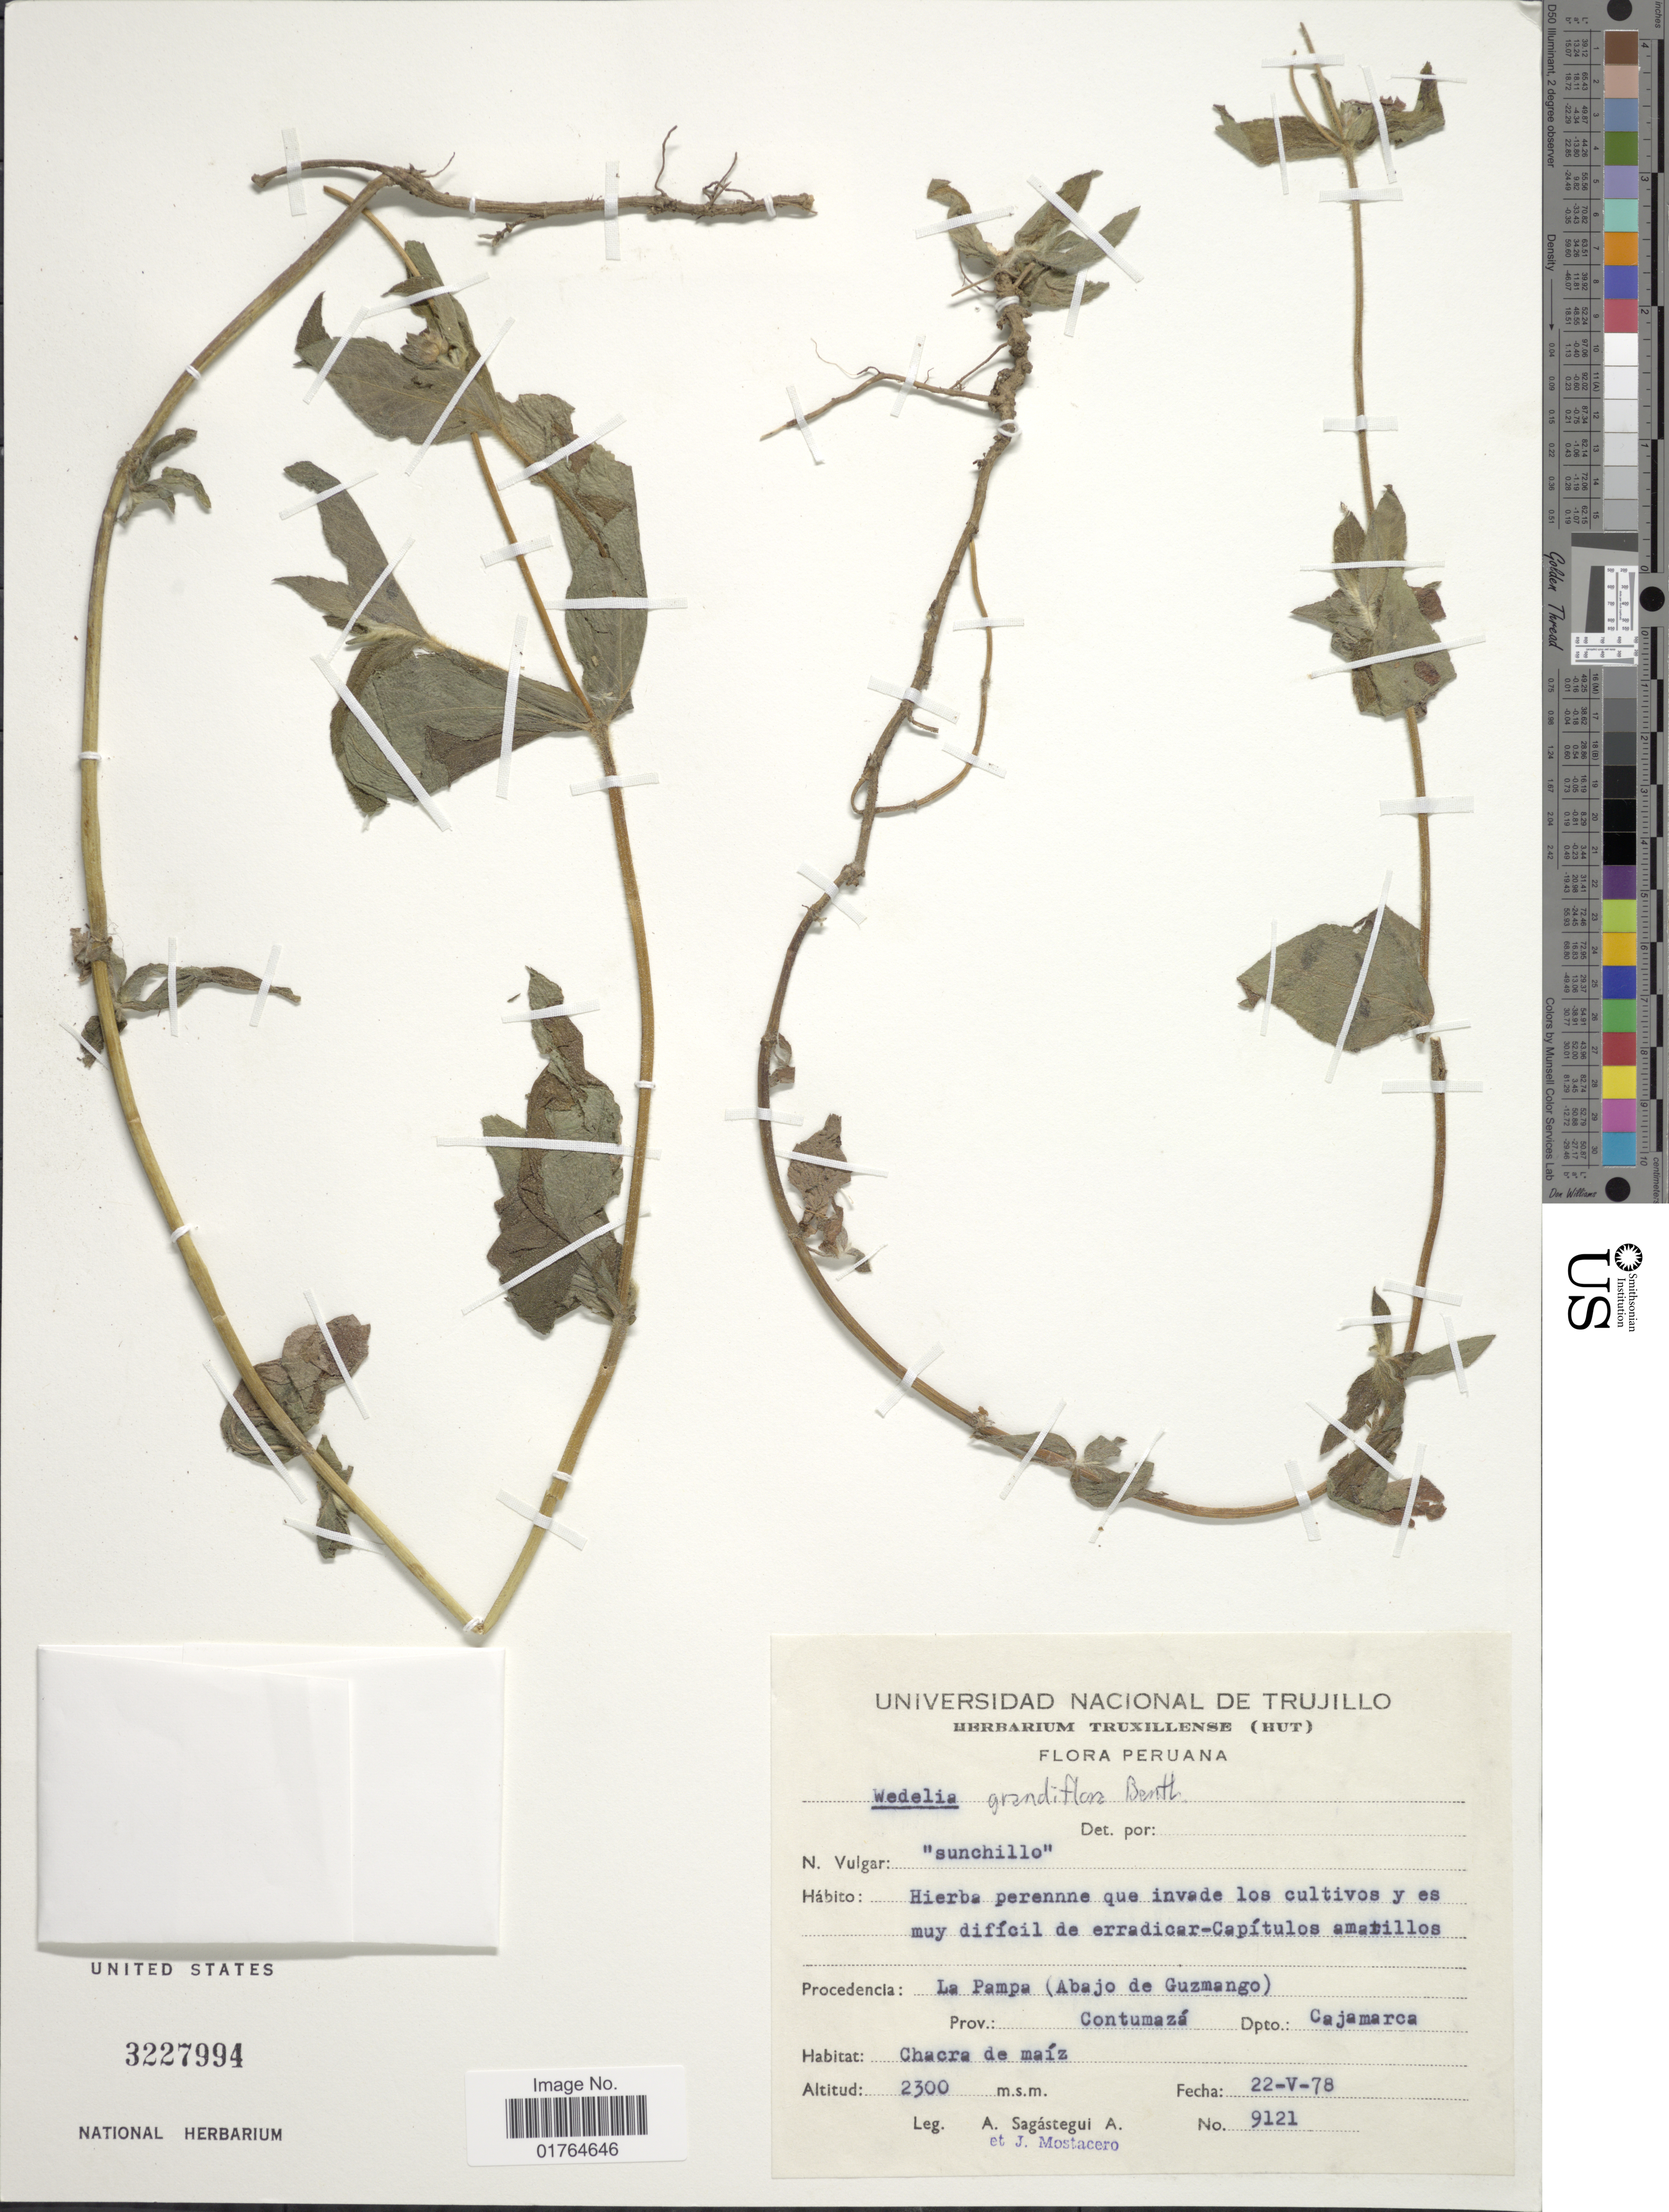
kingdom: Plantae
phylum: Tracheophyta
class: Magnoliopsida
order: Asterales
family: Asteraceae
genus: Wedelia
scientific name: Wedelia latifolia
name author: DC.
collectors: A. Sagástegui A. & J. Mostacero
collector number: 9121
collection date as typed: Transcribed d/m/y: 22/5/78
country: Peru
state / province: Cajamarca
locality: La Pampa (Abajo de Guzmango), prov. Contumaza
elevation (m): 2300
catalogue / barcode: US 3227994